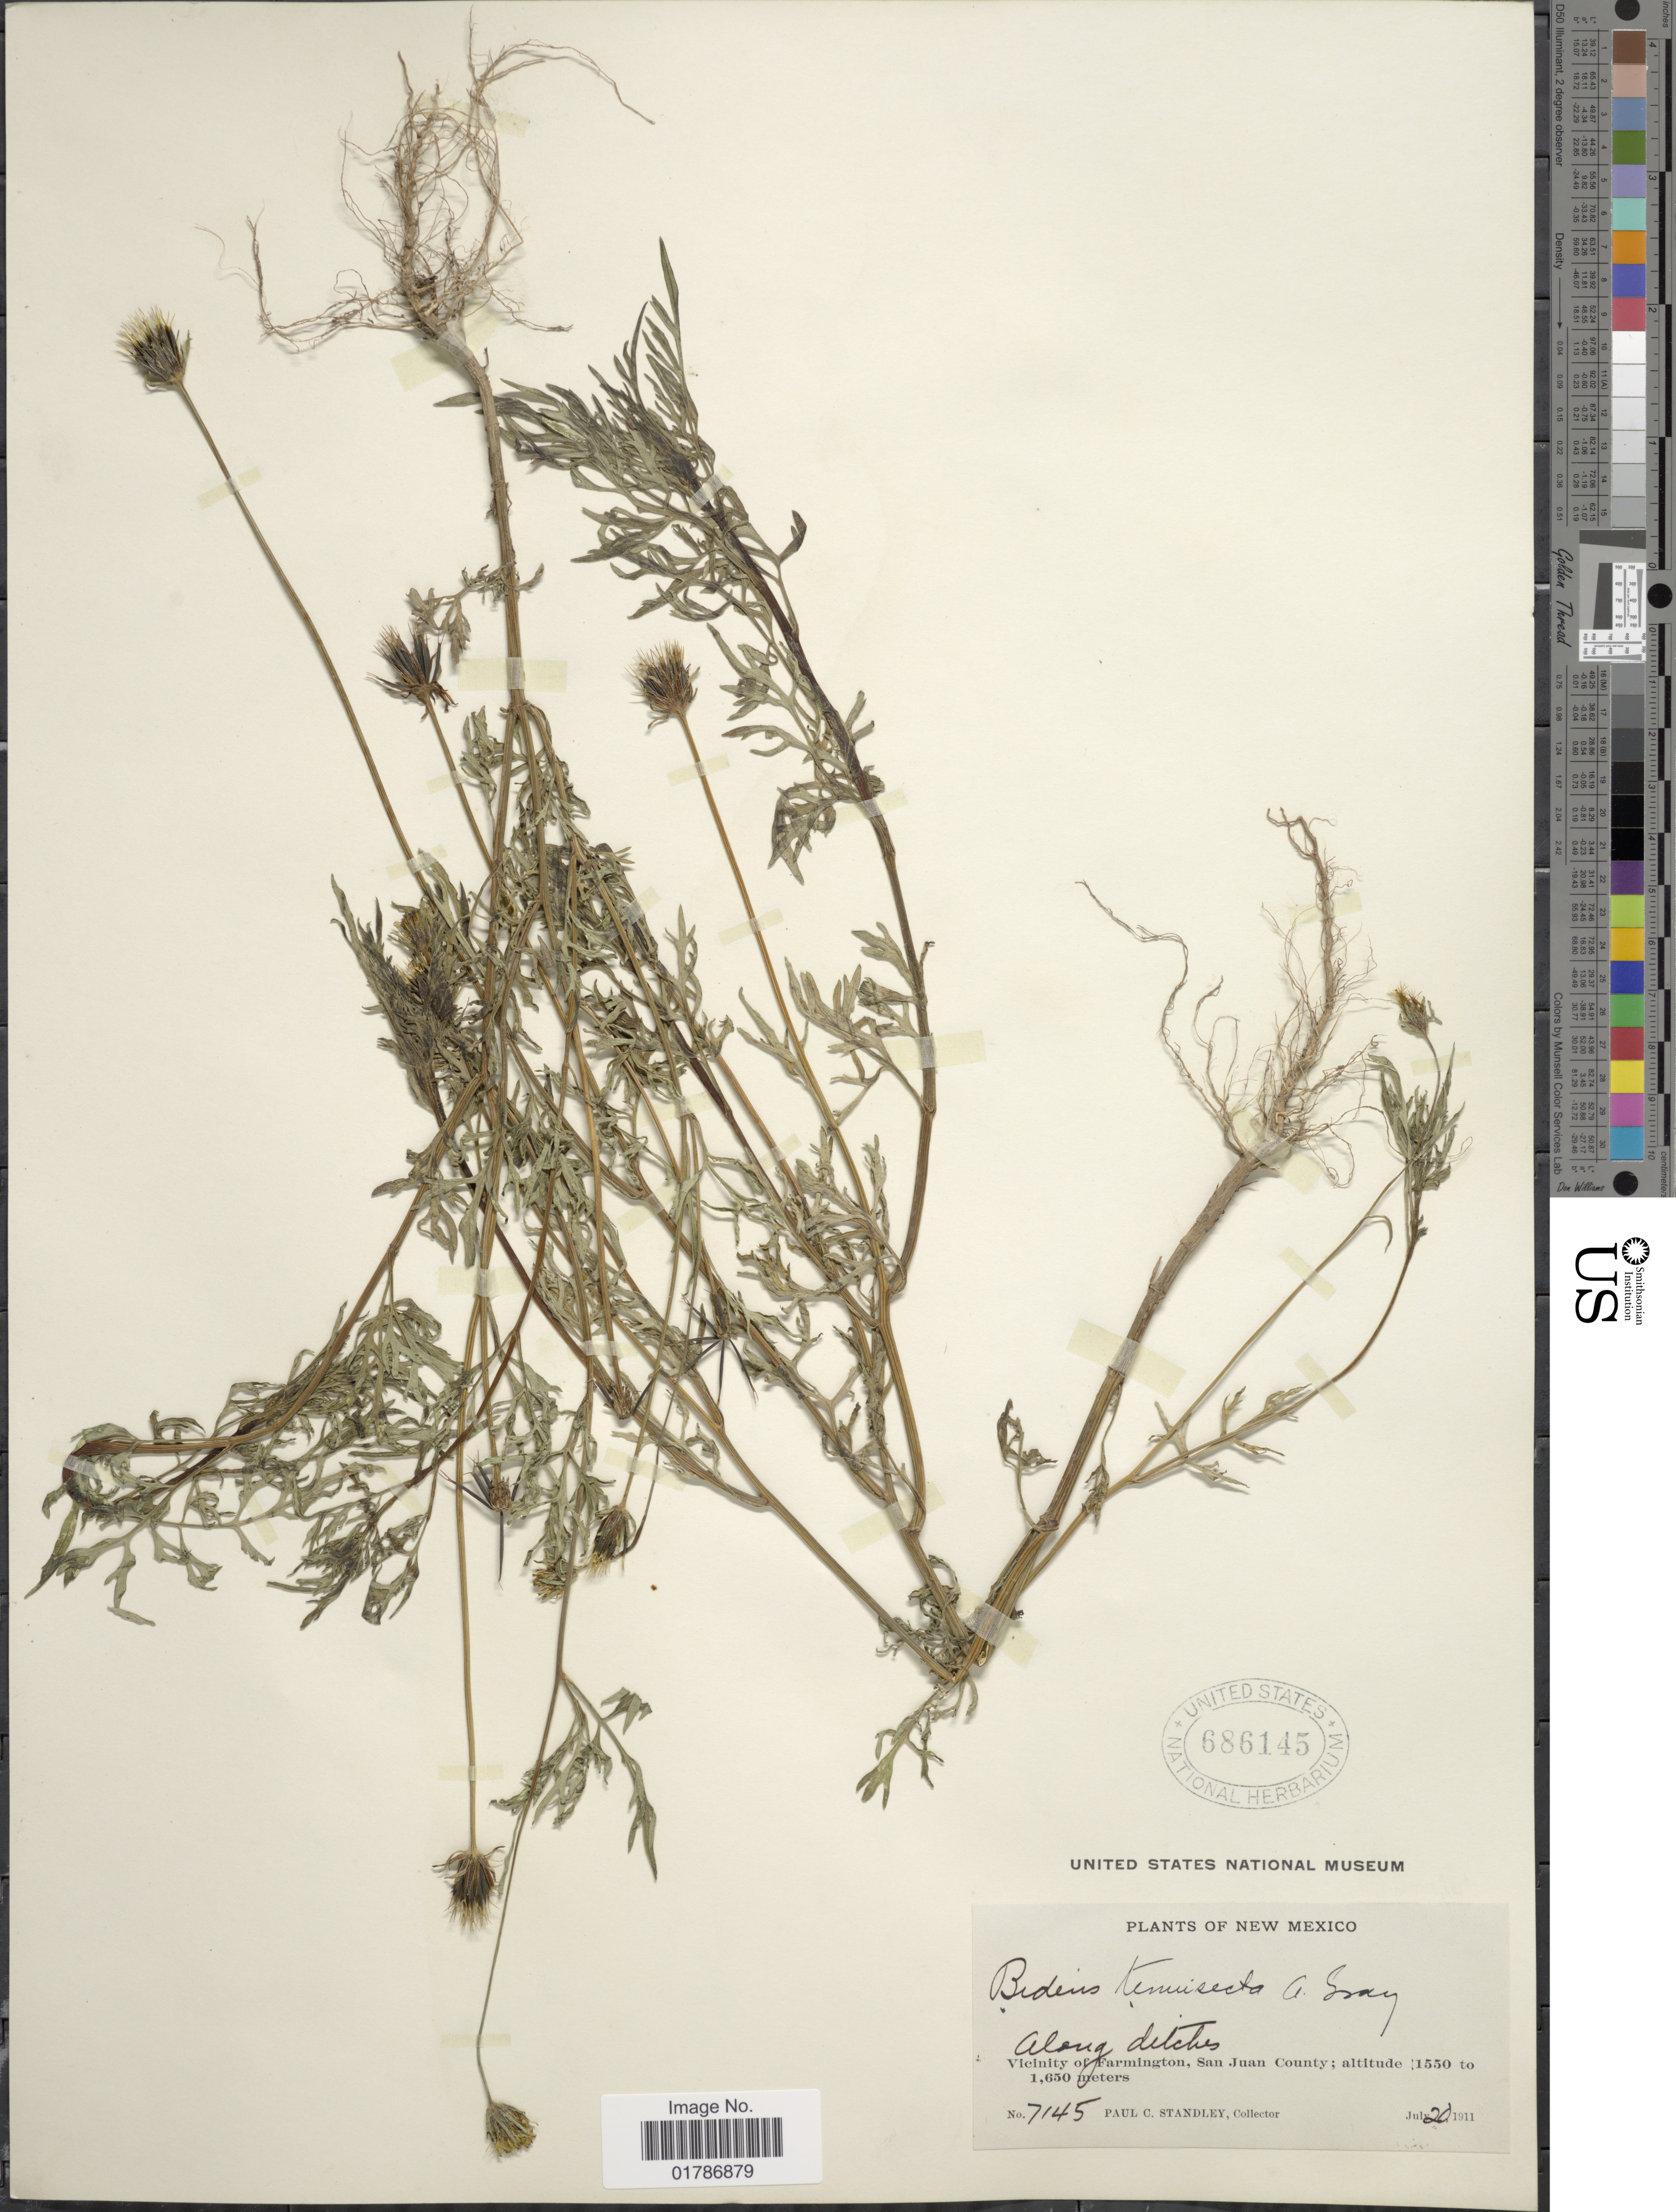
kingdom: Plantae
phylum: Tracheophyta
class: Magnoliopsida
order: Asterales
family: Asteraceae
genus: Bidens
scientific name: Bidens tenuisecta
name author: A. Gray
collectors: P. C. Standley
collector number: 7145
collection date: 1911-07-20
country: United States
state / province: New Mexico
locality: Along ditches, Vicinity of Farmington, San Juan County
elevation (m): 1550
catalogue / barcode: US 686145